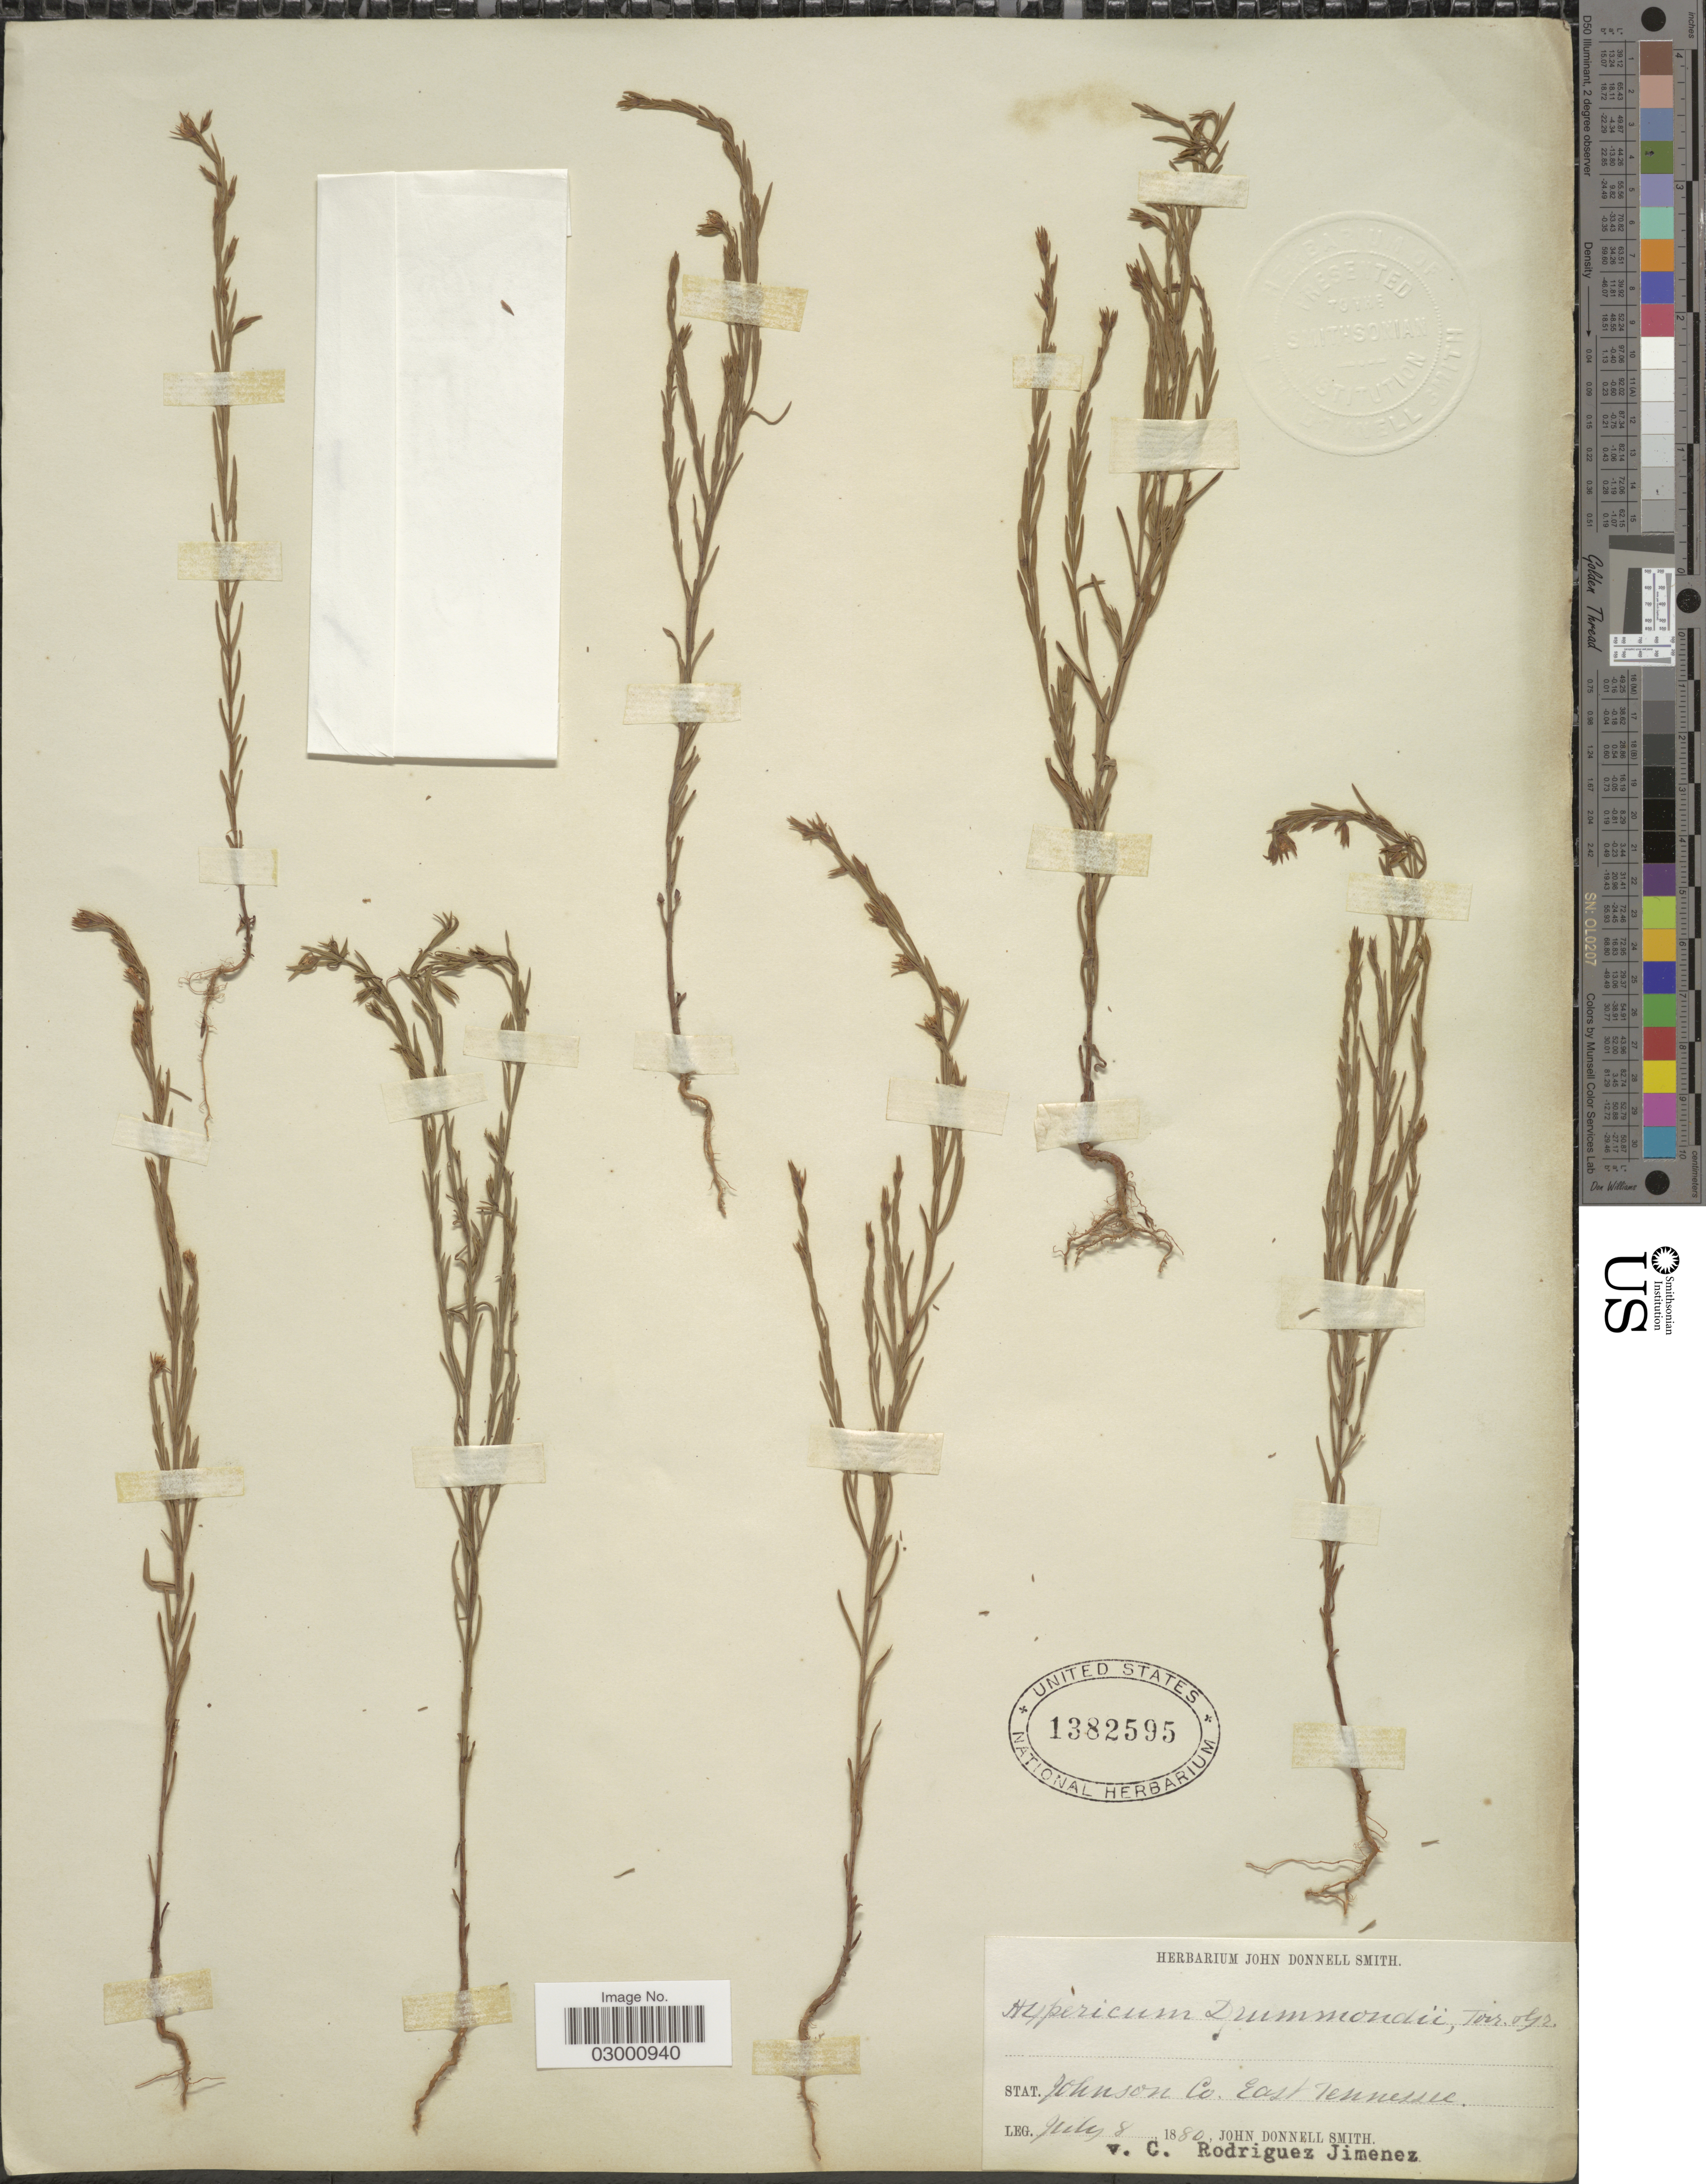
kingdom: Plantae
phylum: Tracheophyta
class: Magnoliopsida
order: Malpighiales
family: Hypericaceae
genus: Hypericum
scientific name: Hypericum drummondii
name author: (Grev. & Hook.) Torr. & A. Gray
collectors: J. Donnell Smith & v. C. Rodríguez Jiménez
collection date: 1880-07-08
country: United States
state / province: Tennessee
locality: Stat. Johnson Co. East Tennessee.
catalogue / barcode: US 1382595